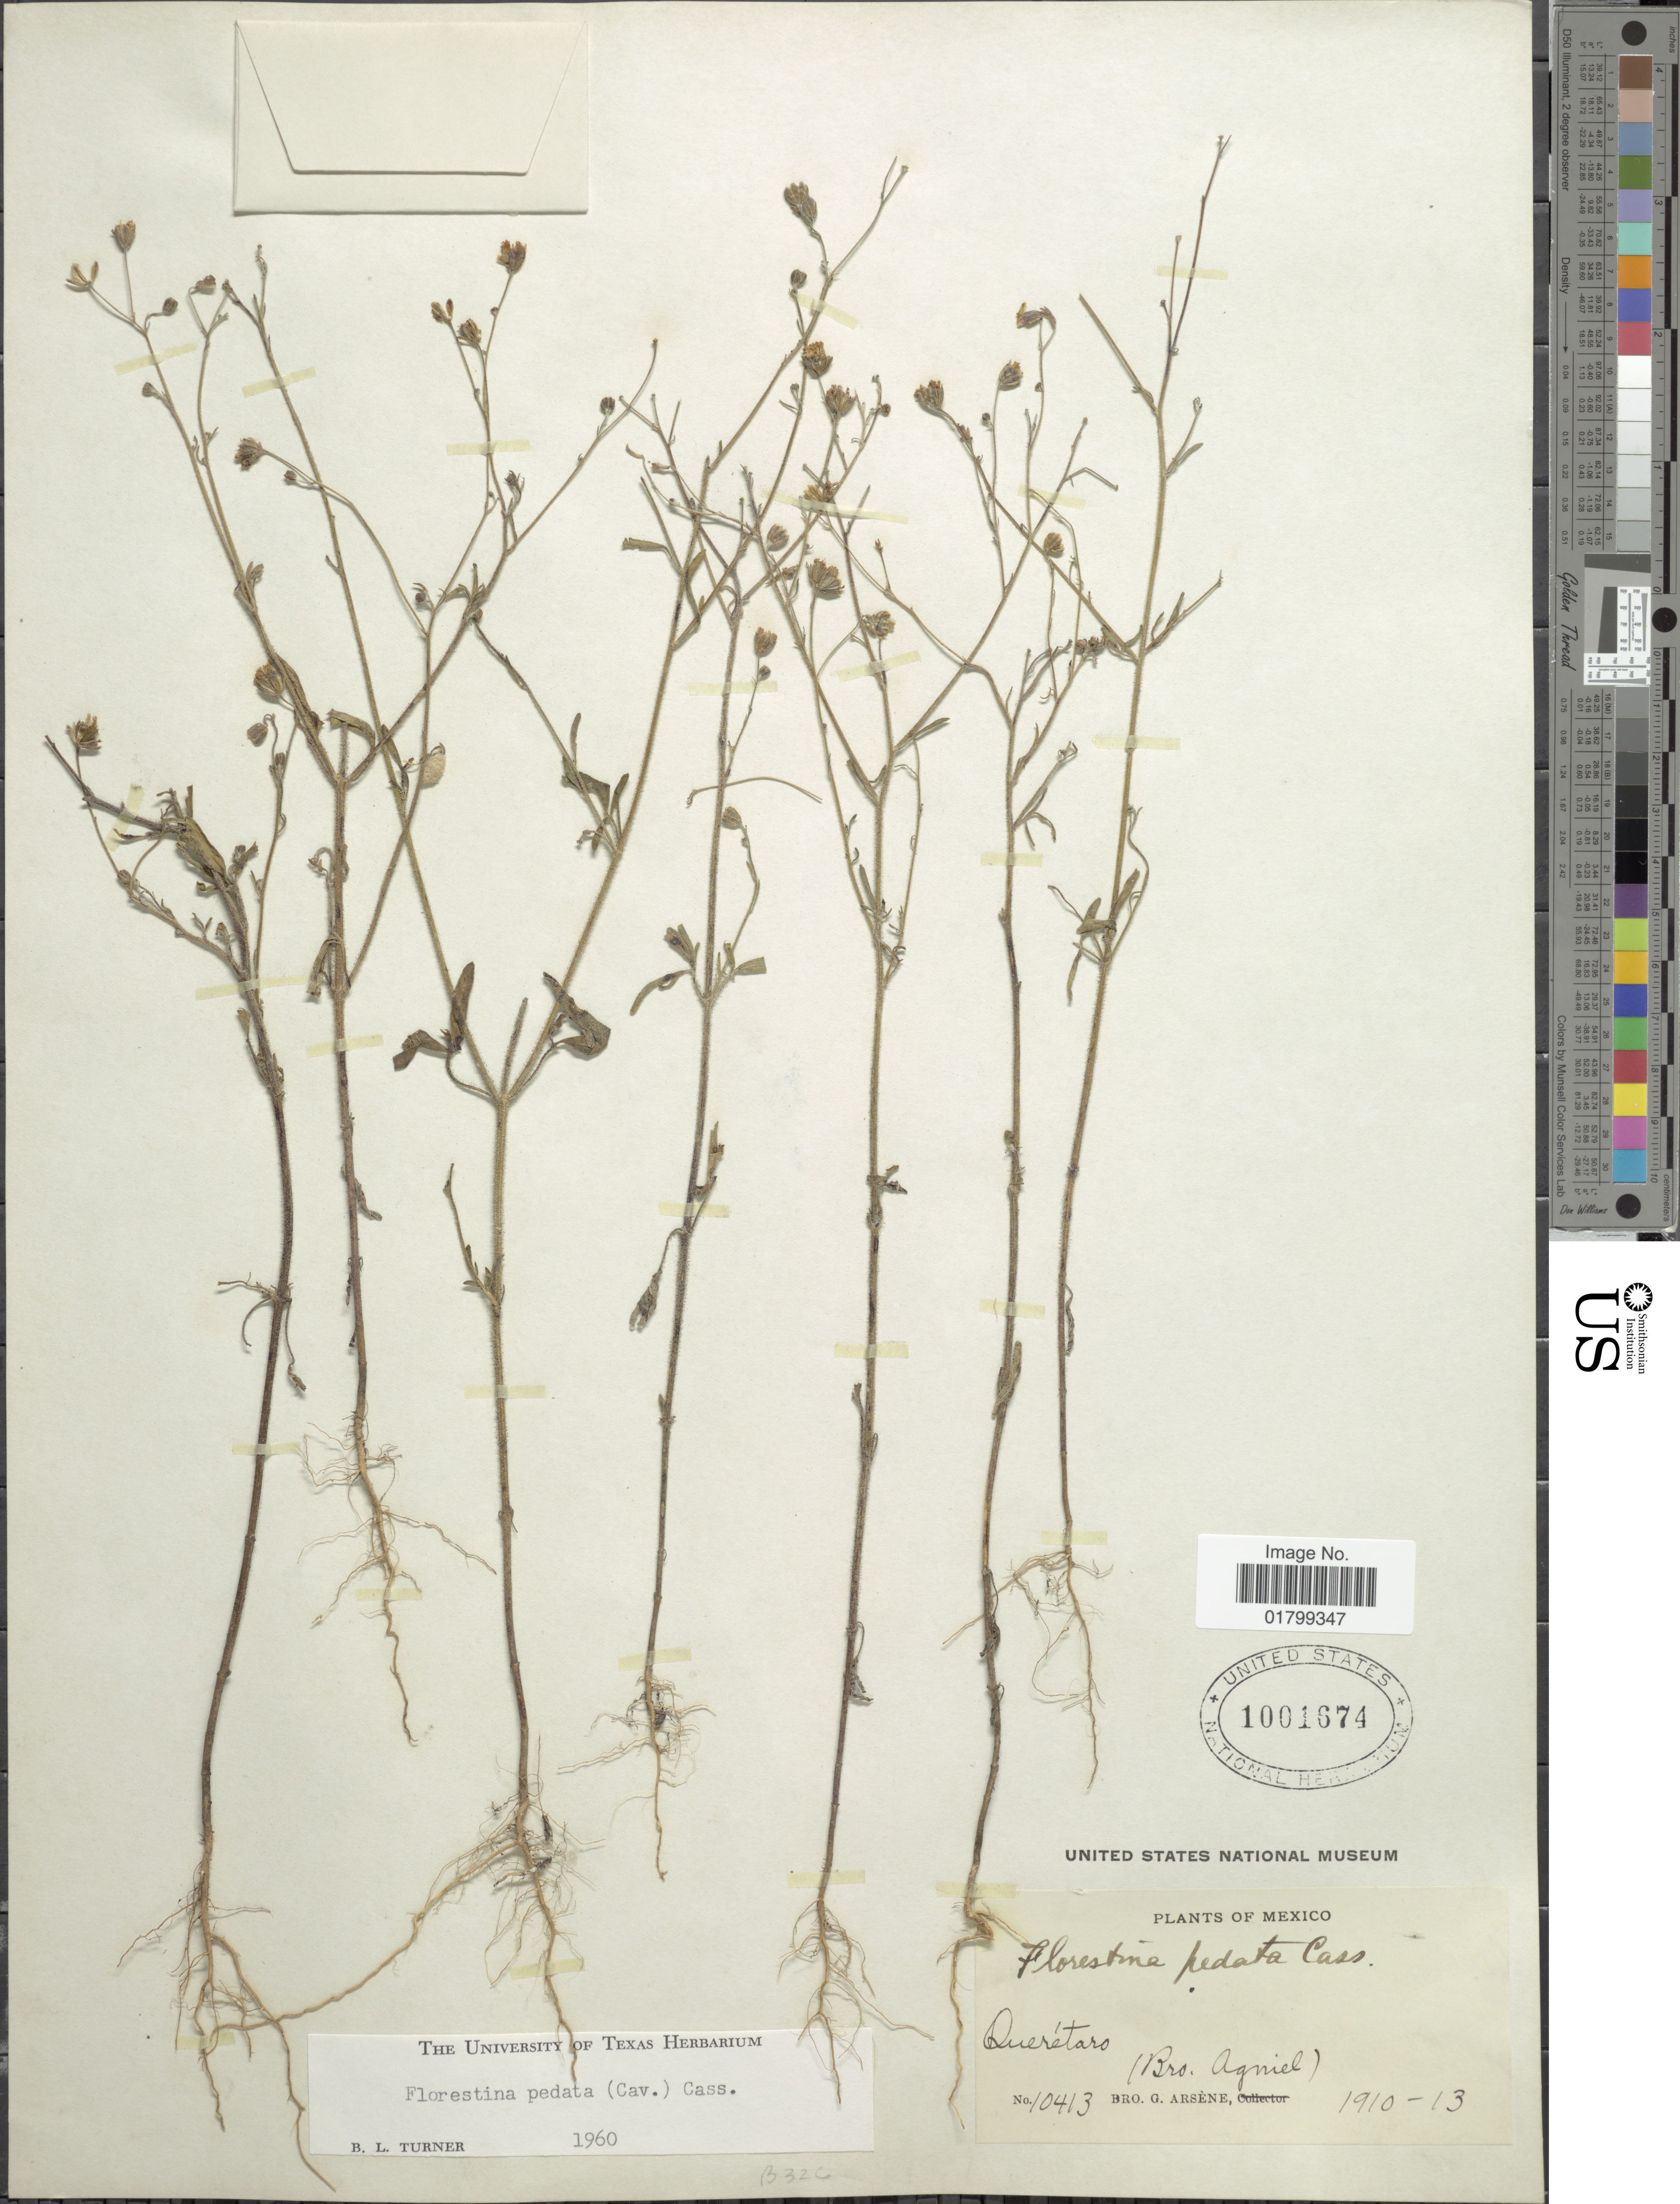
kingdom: Plantae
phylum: Tracheophyta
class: Magnoliopsida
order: Asterales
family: Asteraceae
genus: Florestina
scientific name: Florestina pedata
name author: (Cav.) Cass.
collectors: Bro. Agniel & Bro. G. Arsène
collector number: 10413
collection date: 1910/1913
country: Mexico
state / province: Querétaro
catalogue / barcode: US 1001674